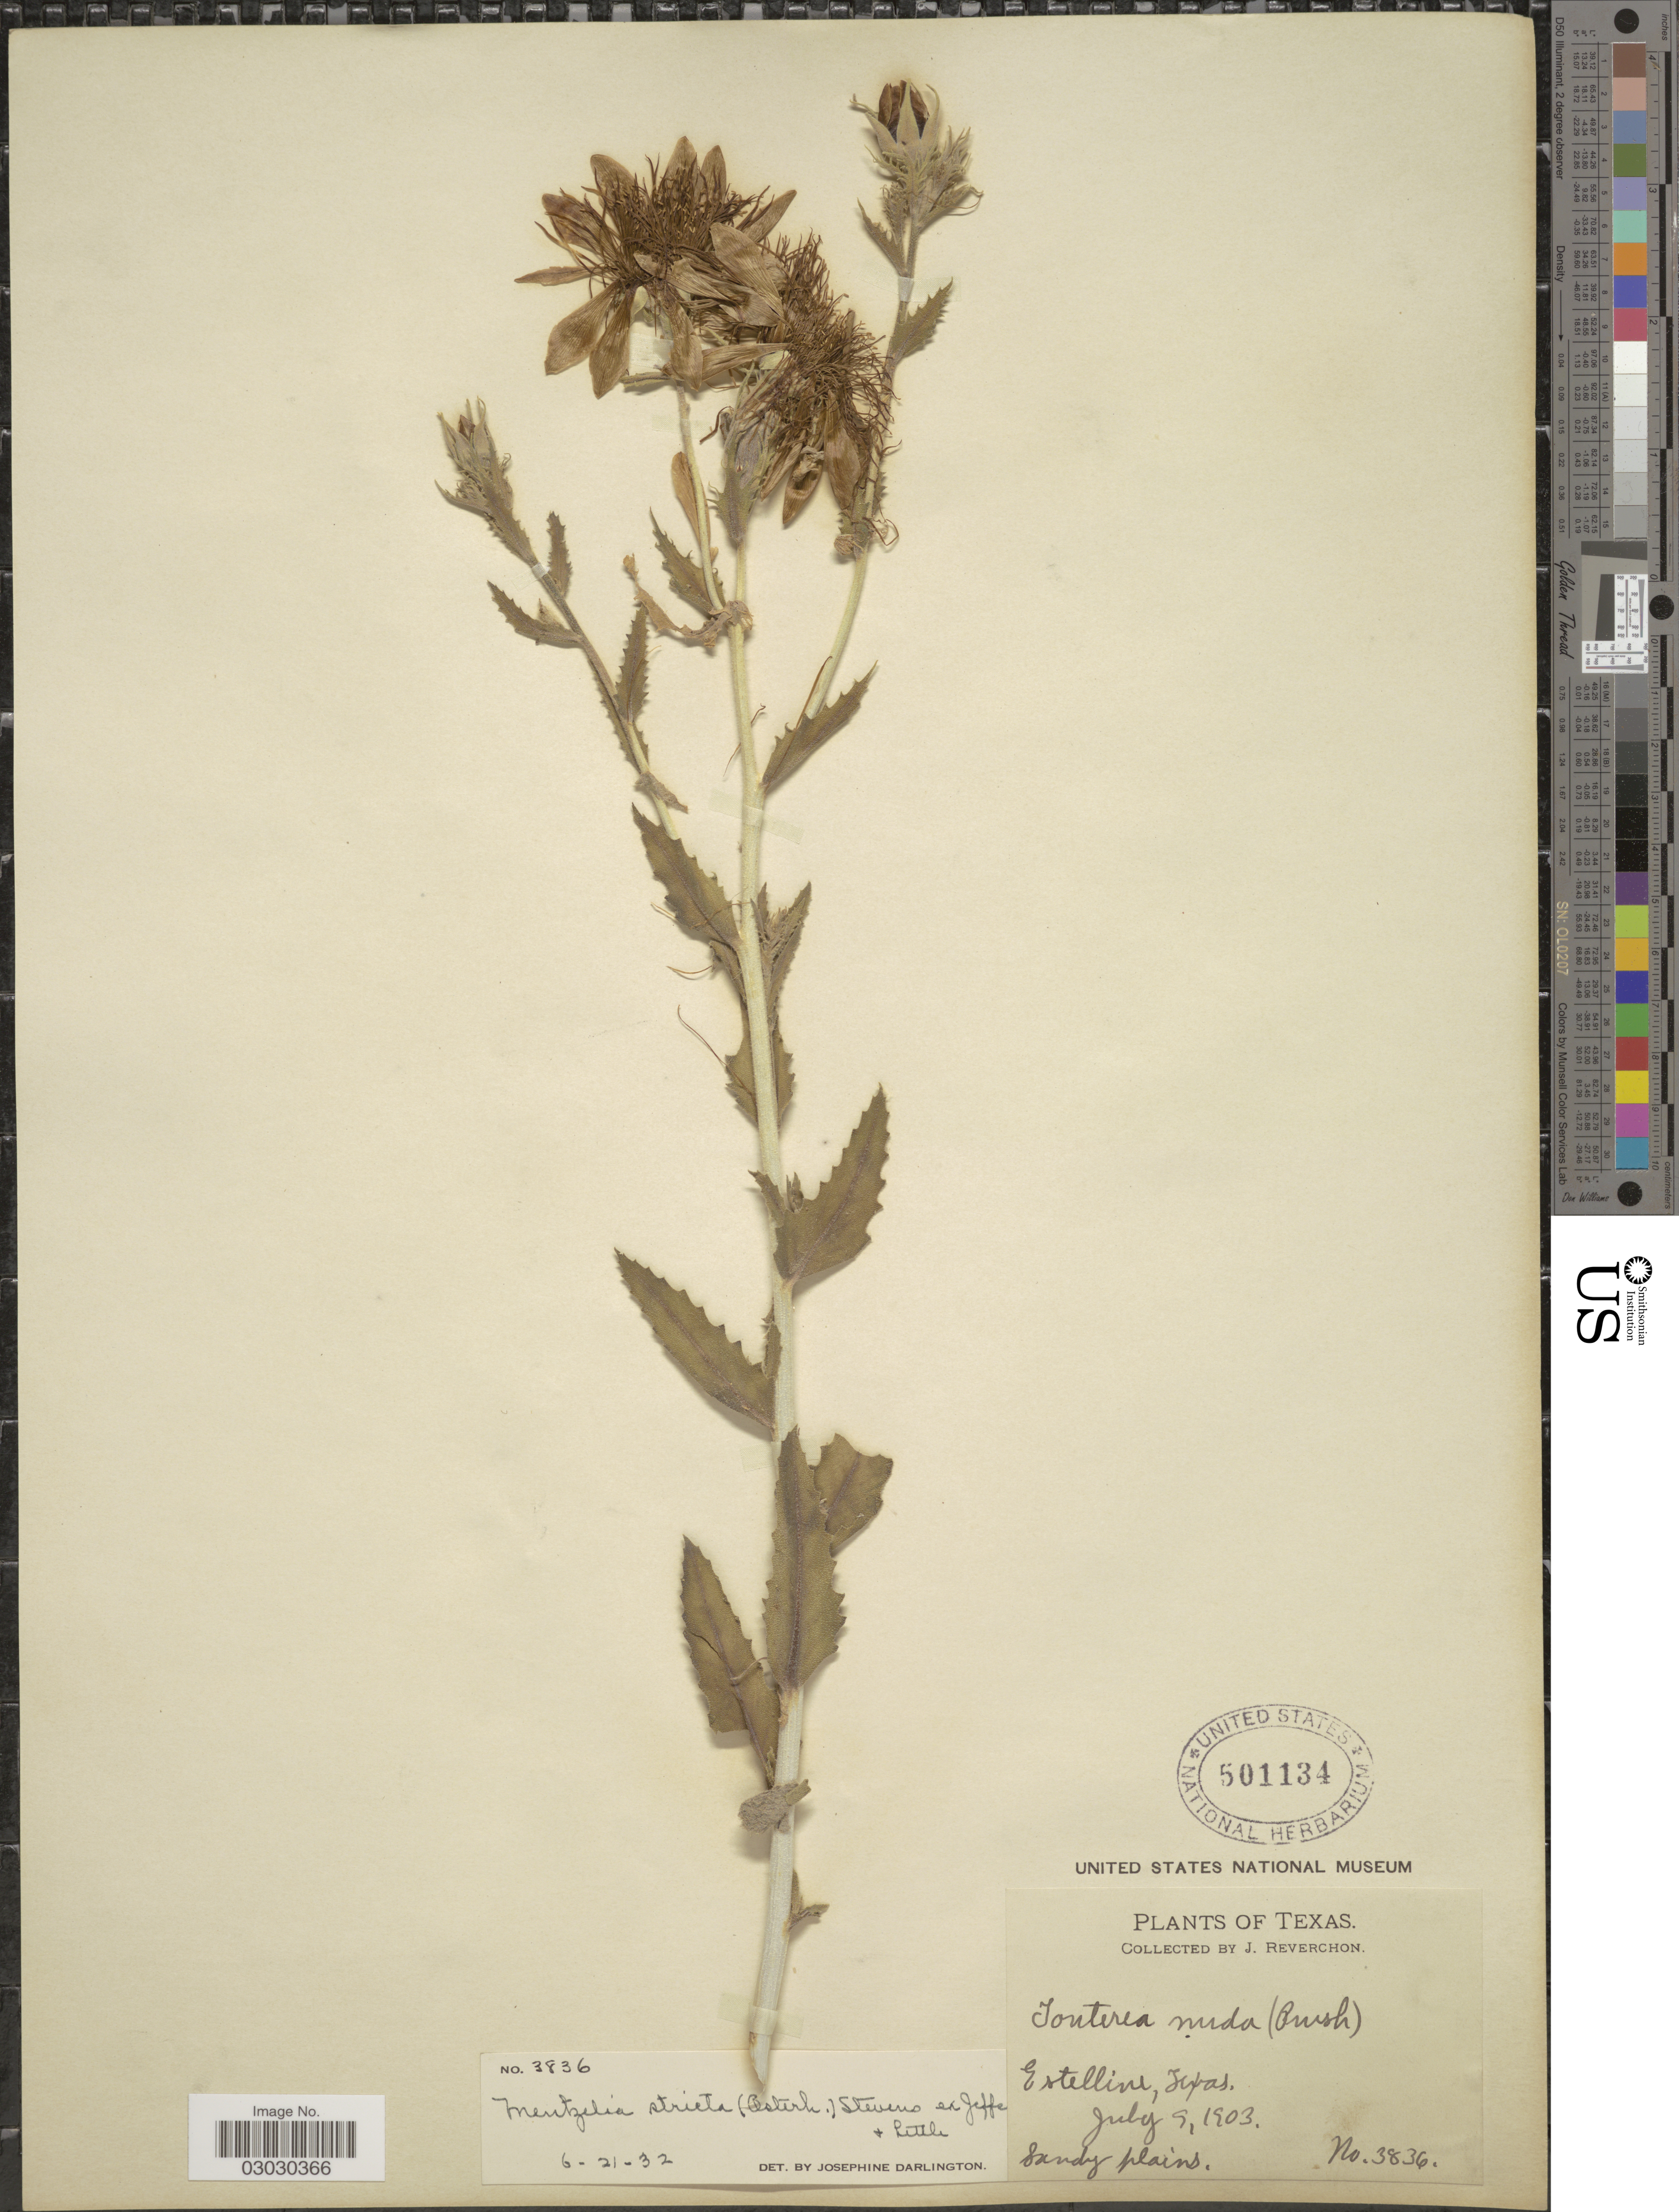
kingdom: Plantae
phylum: Tracheophyta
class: Magnoliopsida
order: Cornales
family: Loasaceae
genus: Mentzelia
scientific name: Mentzelia stricta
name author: (Osterh.) Stevens ex Jeffs & Little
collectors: J. Reverchon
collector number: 3836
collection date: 1903-07-09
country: United States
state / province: Texas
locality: Estelline.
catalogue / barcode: US 501134